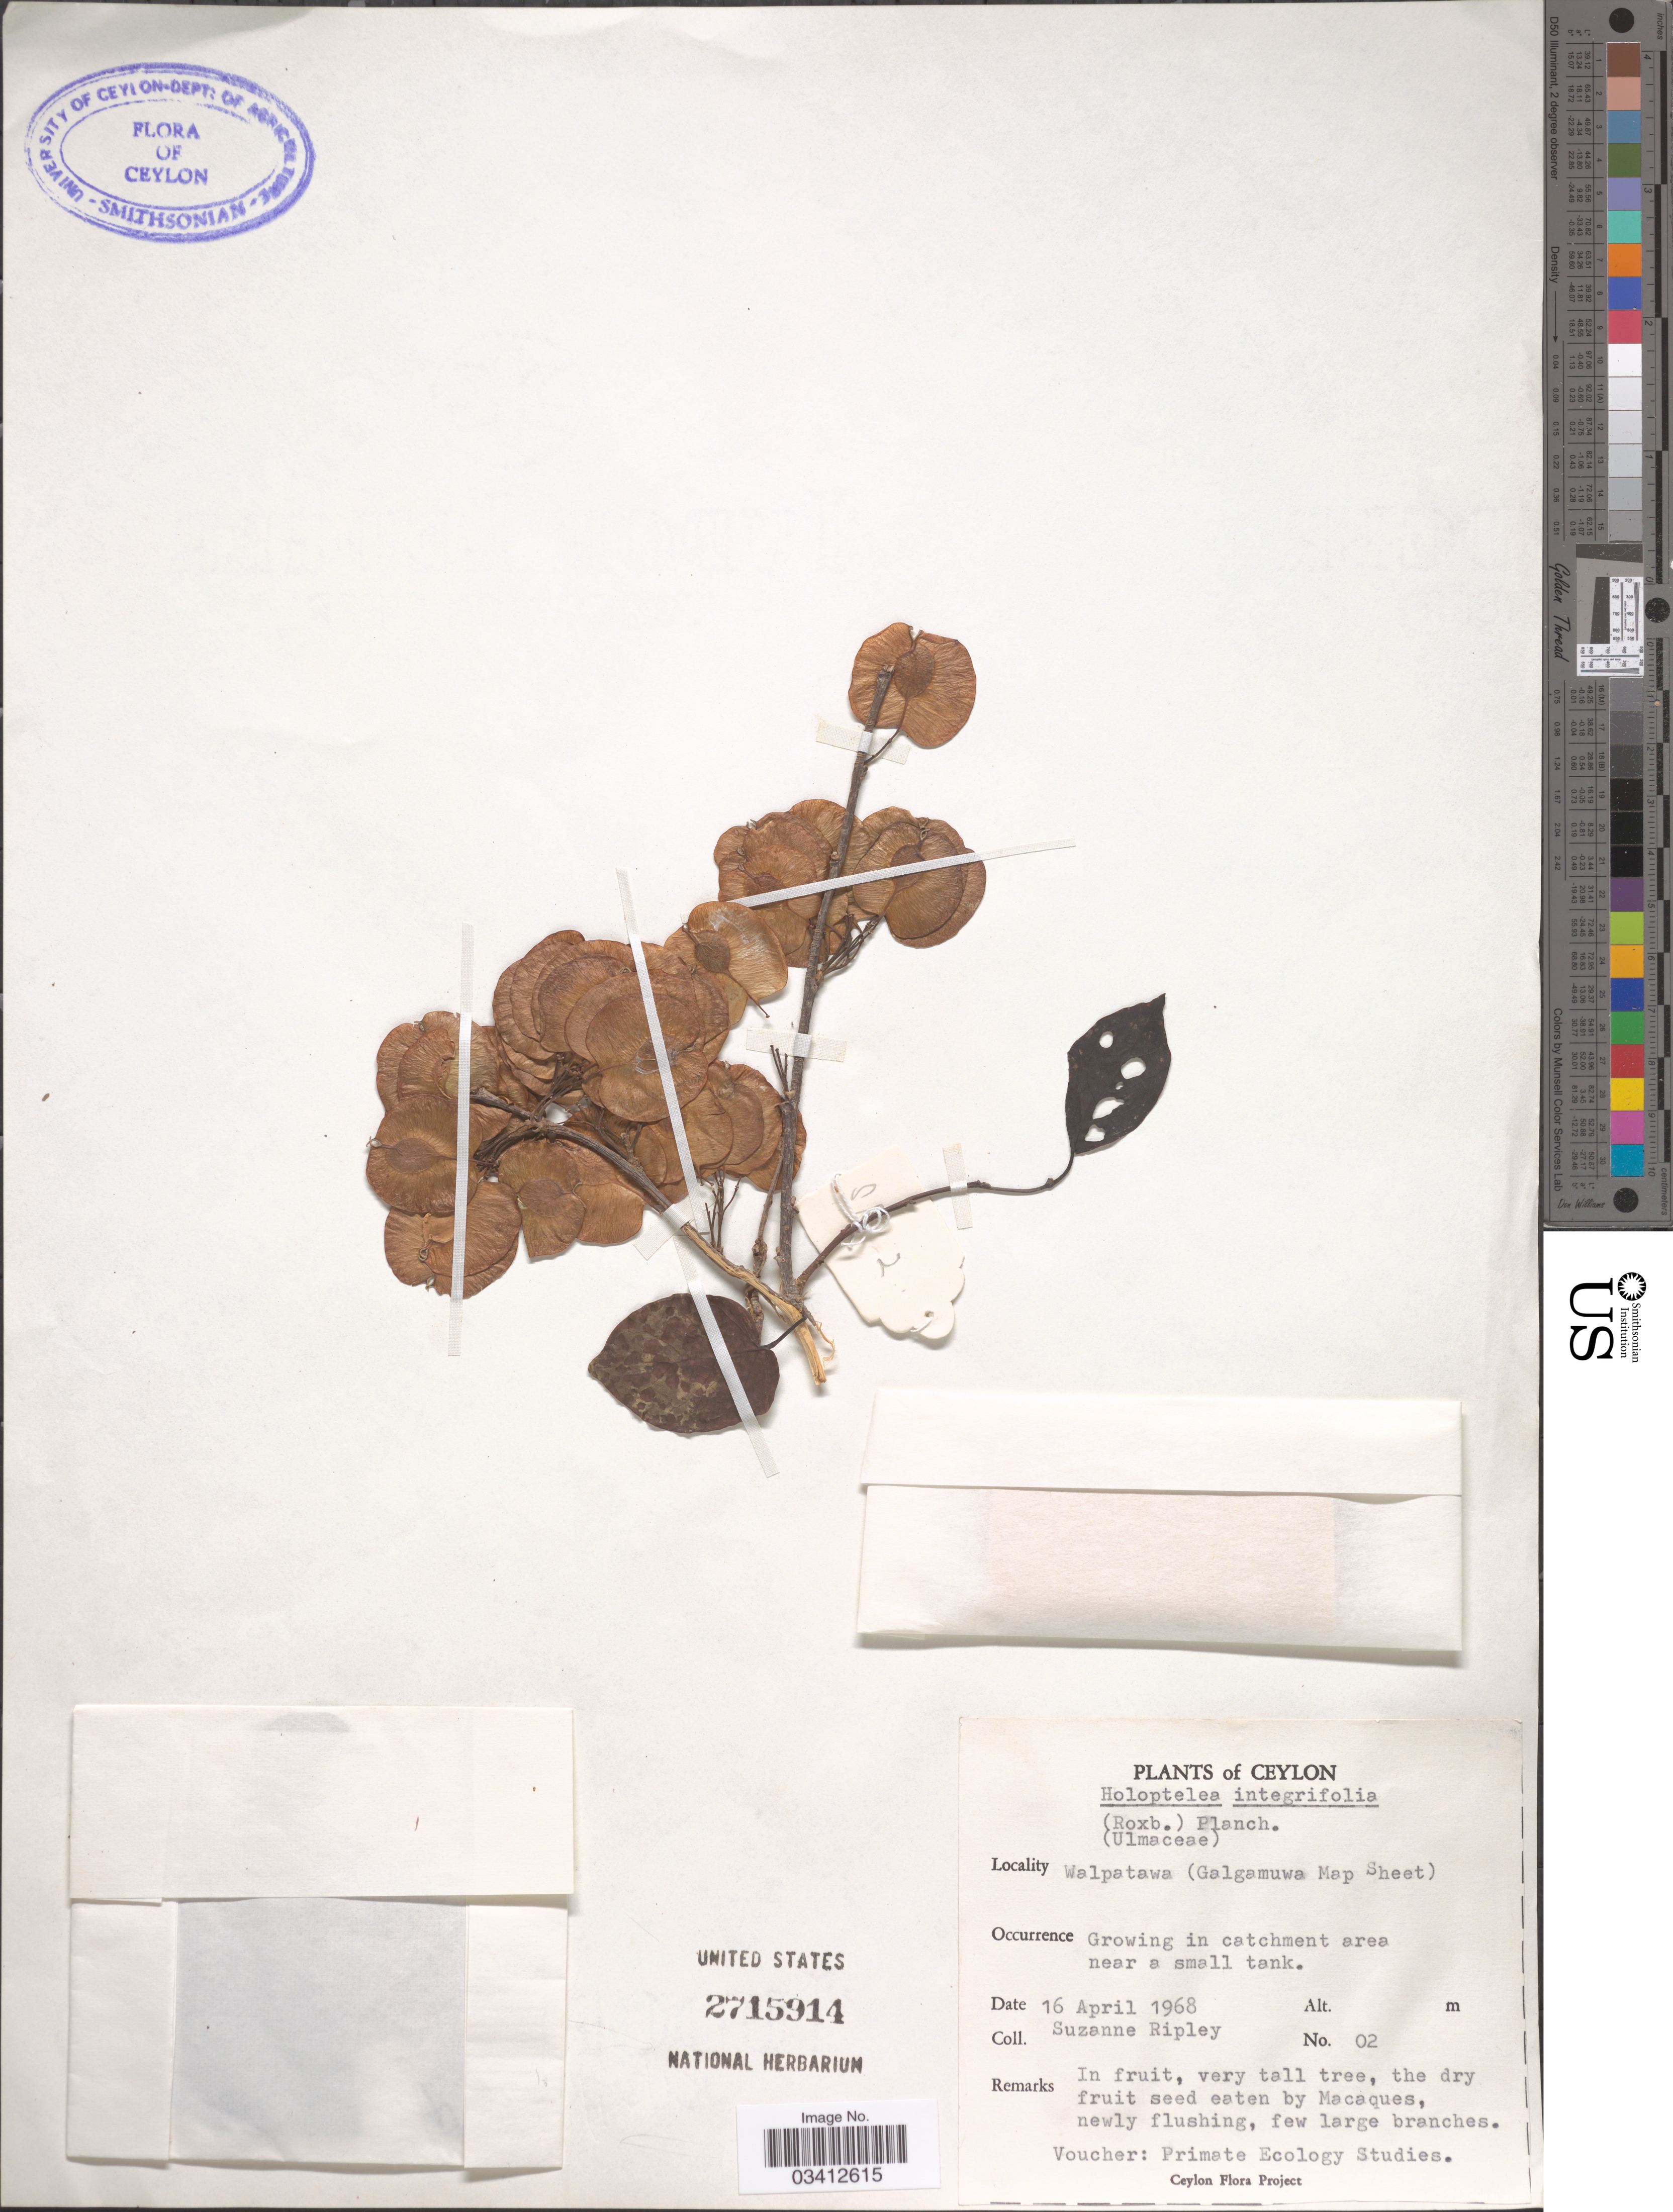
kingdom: Plantae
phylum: Tracheophyta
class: Magnoliopsida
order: Rosales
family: Ulmaceae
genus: Holoptelea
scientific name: Holoptelea integrifolia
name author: (Roxb.) Planch.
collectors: S. Ripley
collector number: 02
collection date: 1968-04-16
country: Sri Lanka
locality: Ceylon. Walpatawa (Galgamuwa Map Sheet). Catchment area near a small tank.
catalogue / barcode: US 2715914